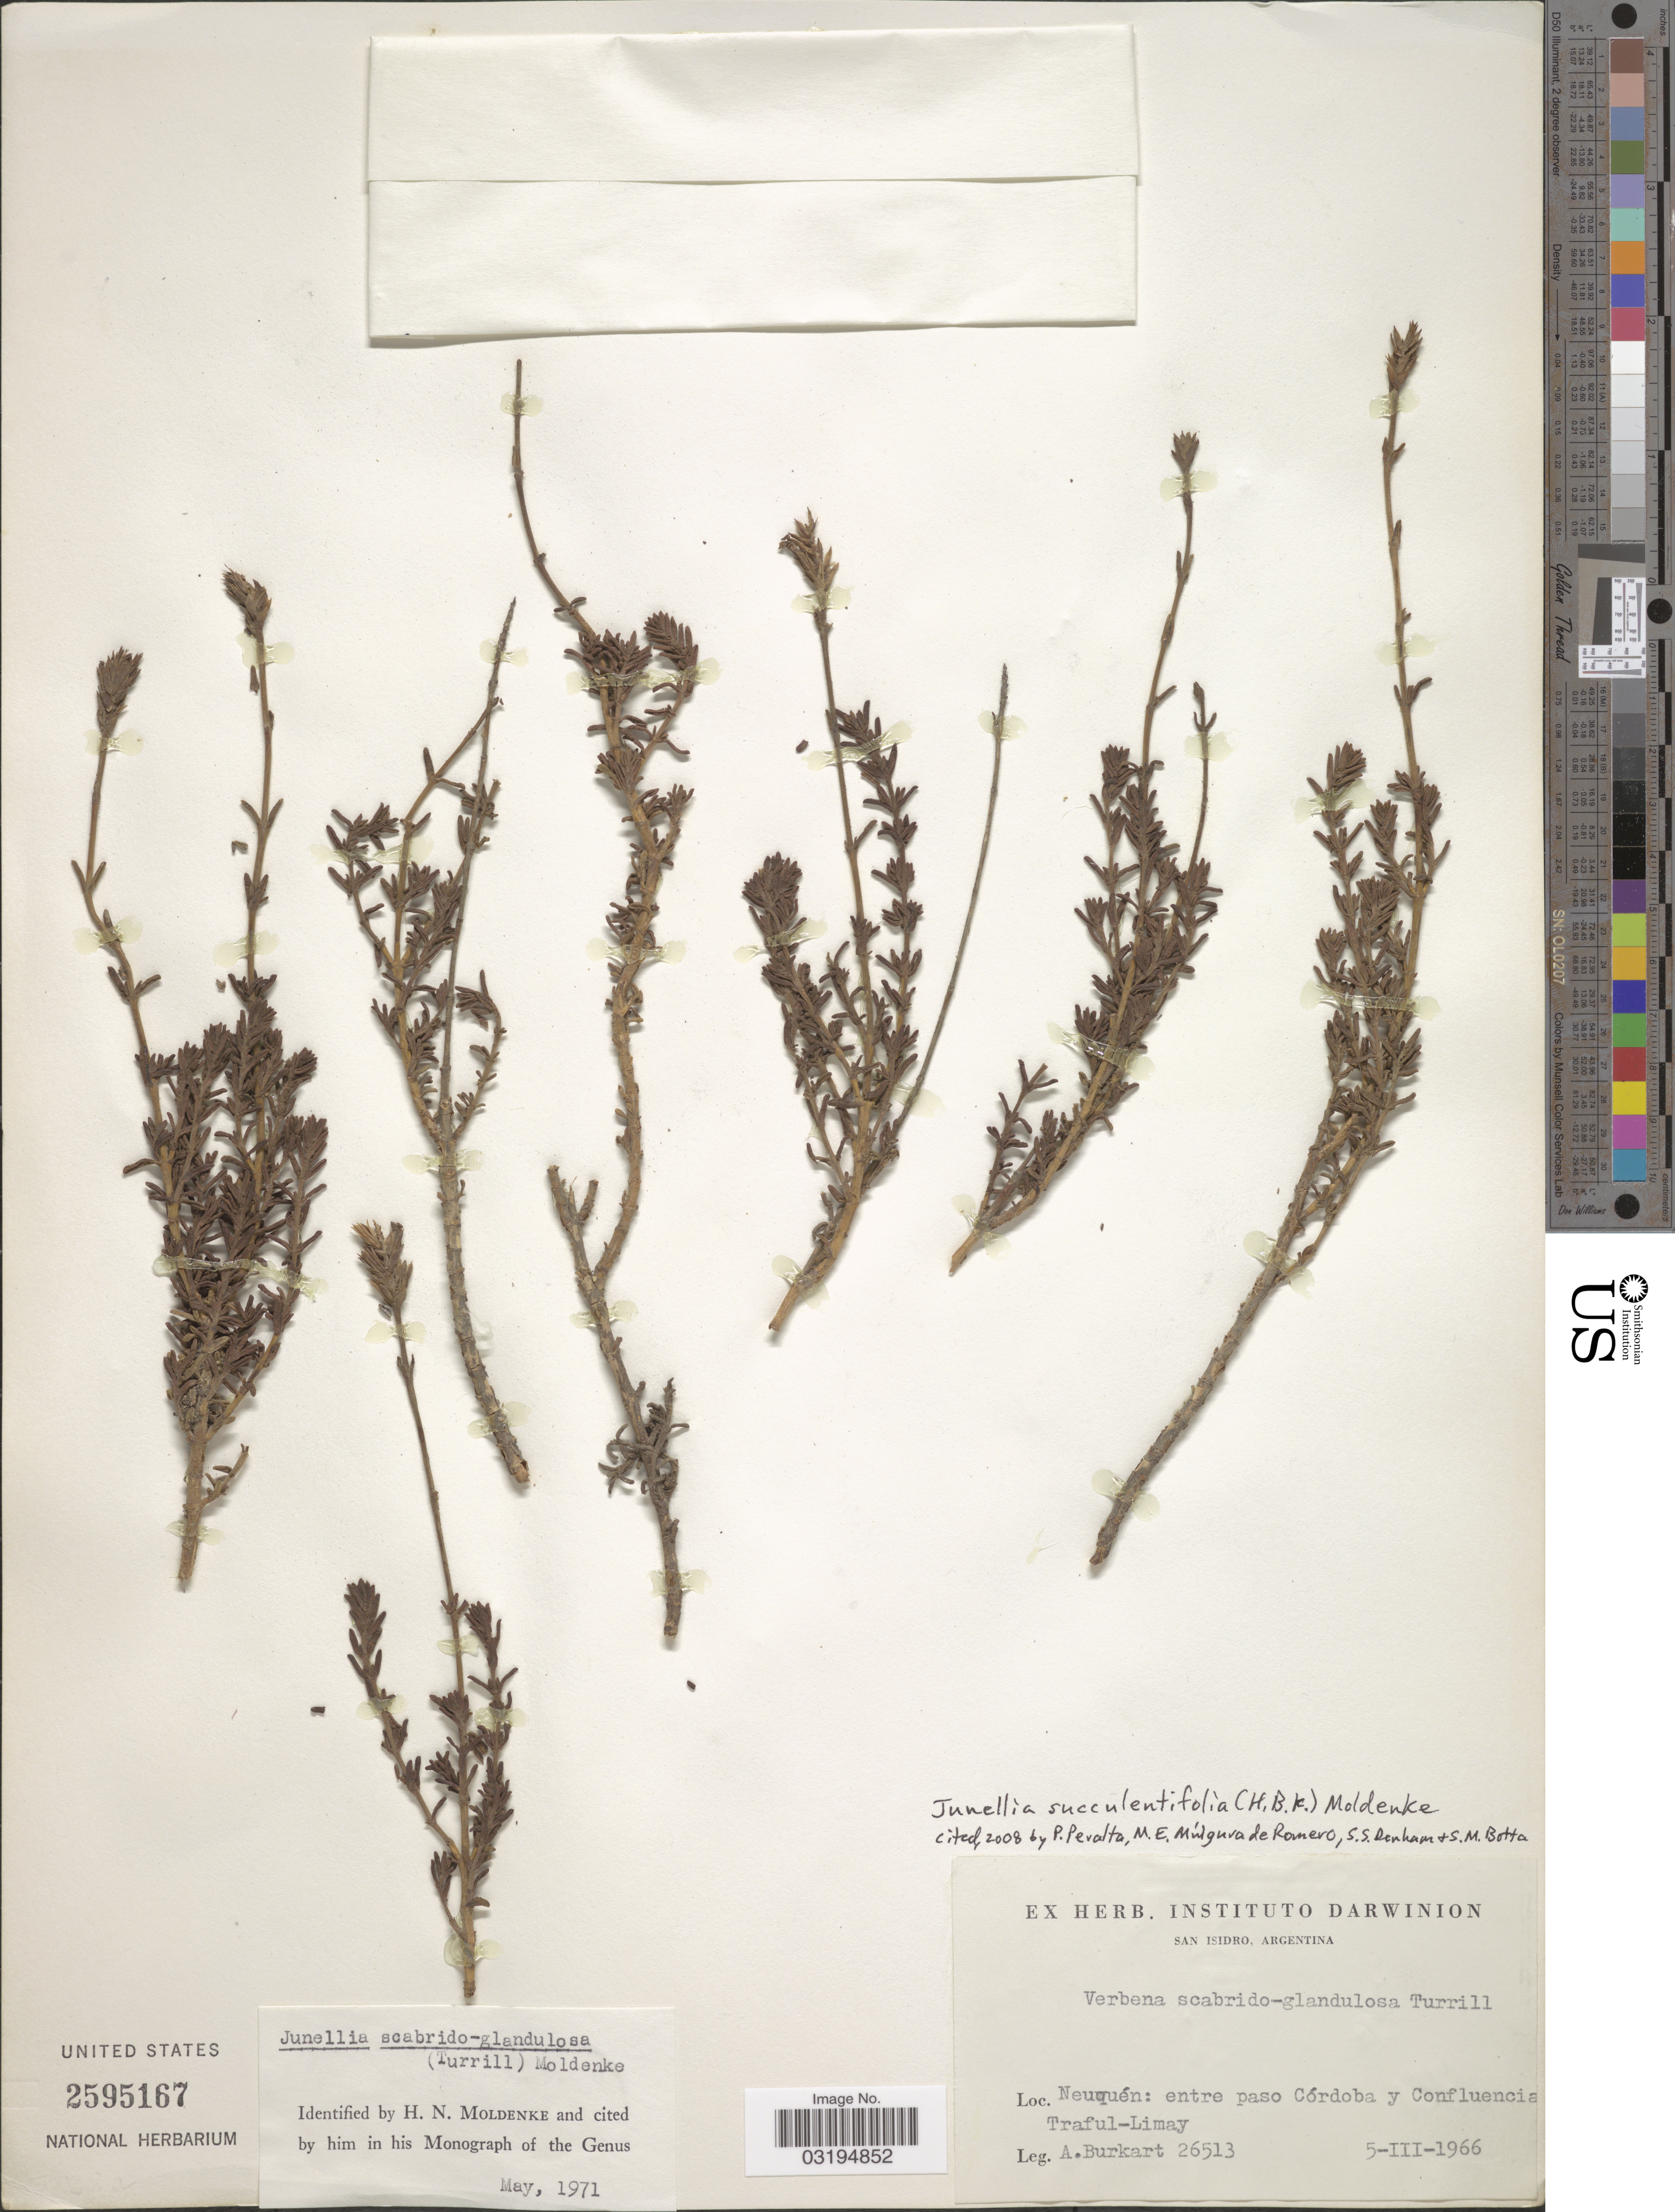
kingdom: Plantae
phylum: Tracheophyta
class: Magnoliopsida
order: Lamiales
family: Verbenaceae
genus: Junellia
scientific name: Junellia succulentifolia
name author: (Kuntze) Moldenke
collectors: A. E. Burkart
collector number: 26513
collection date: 1966-03-05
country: Argentina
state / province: Neuquen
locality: Neuquén: entre paso Córdoba y Confluencia Traful-Limay.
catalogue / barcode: US 2595167